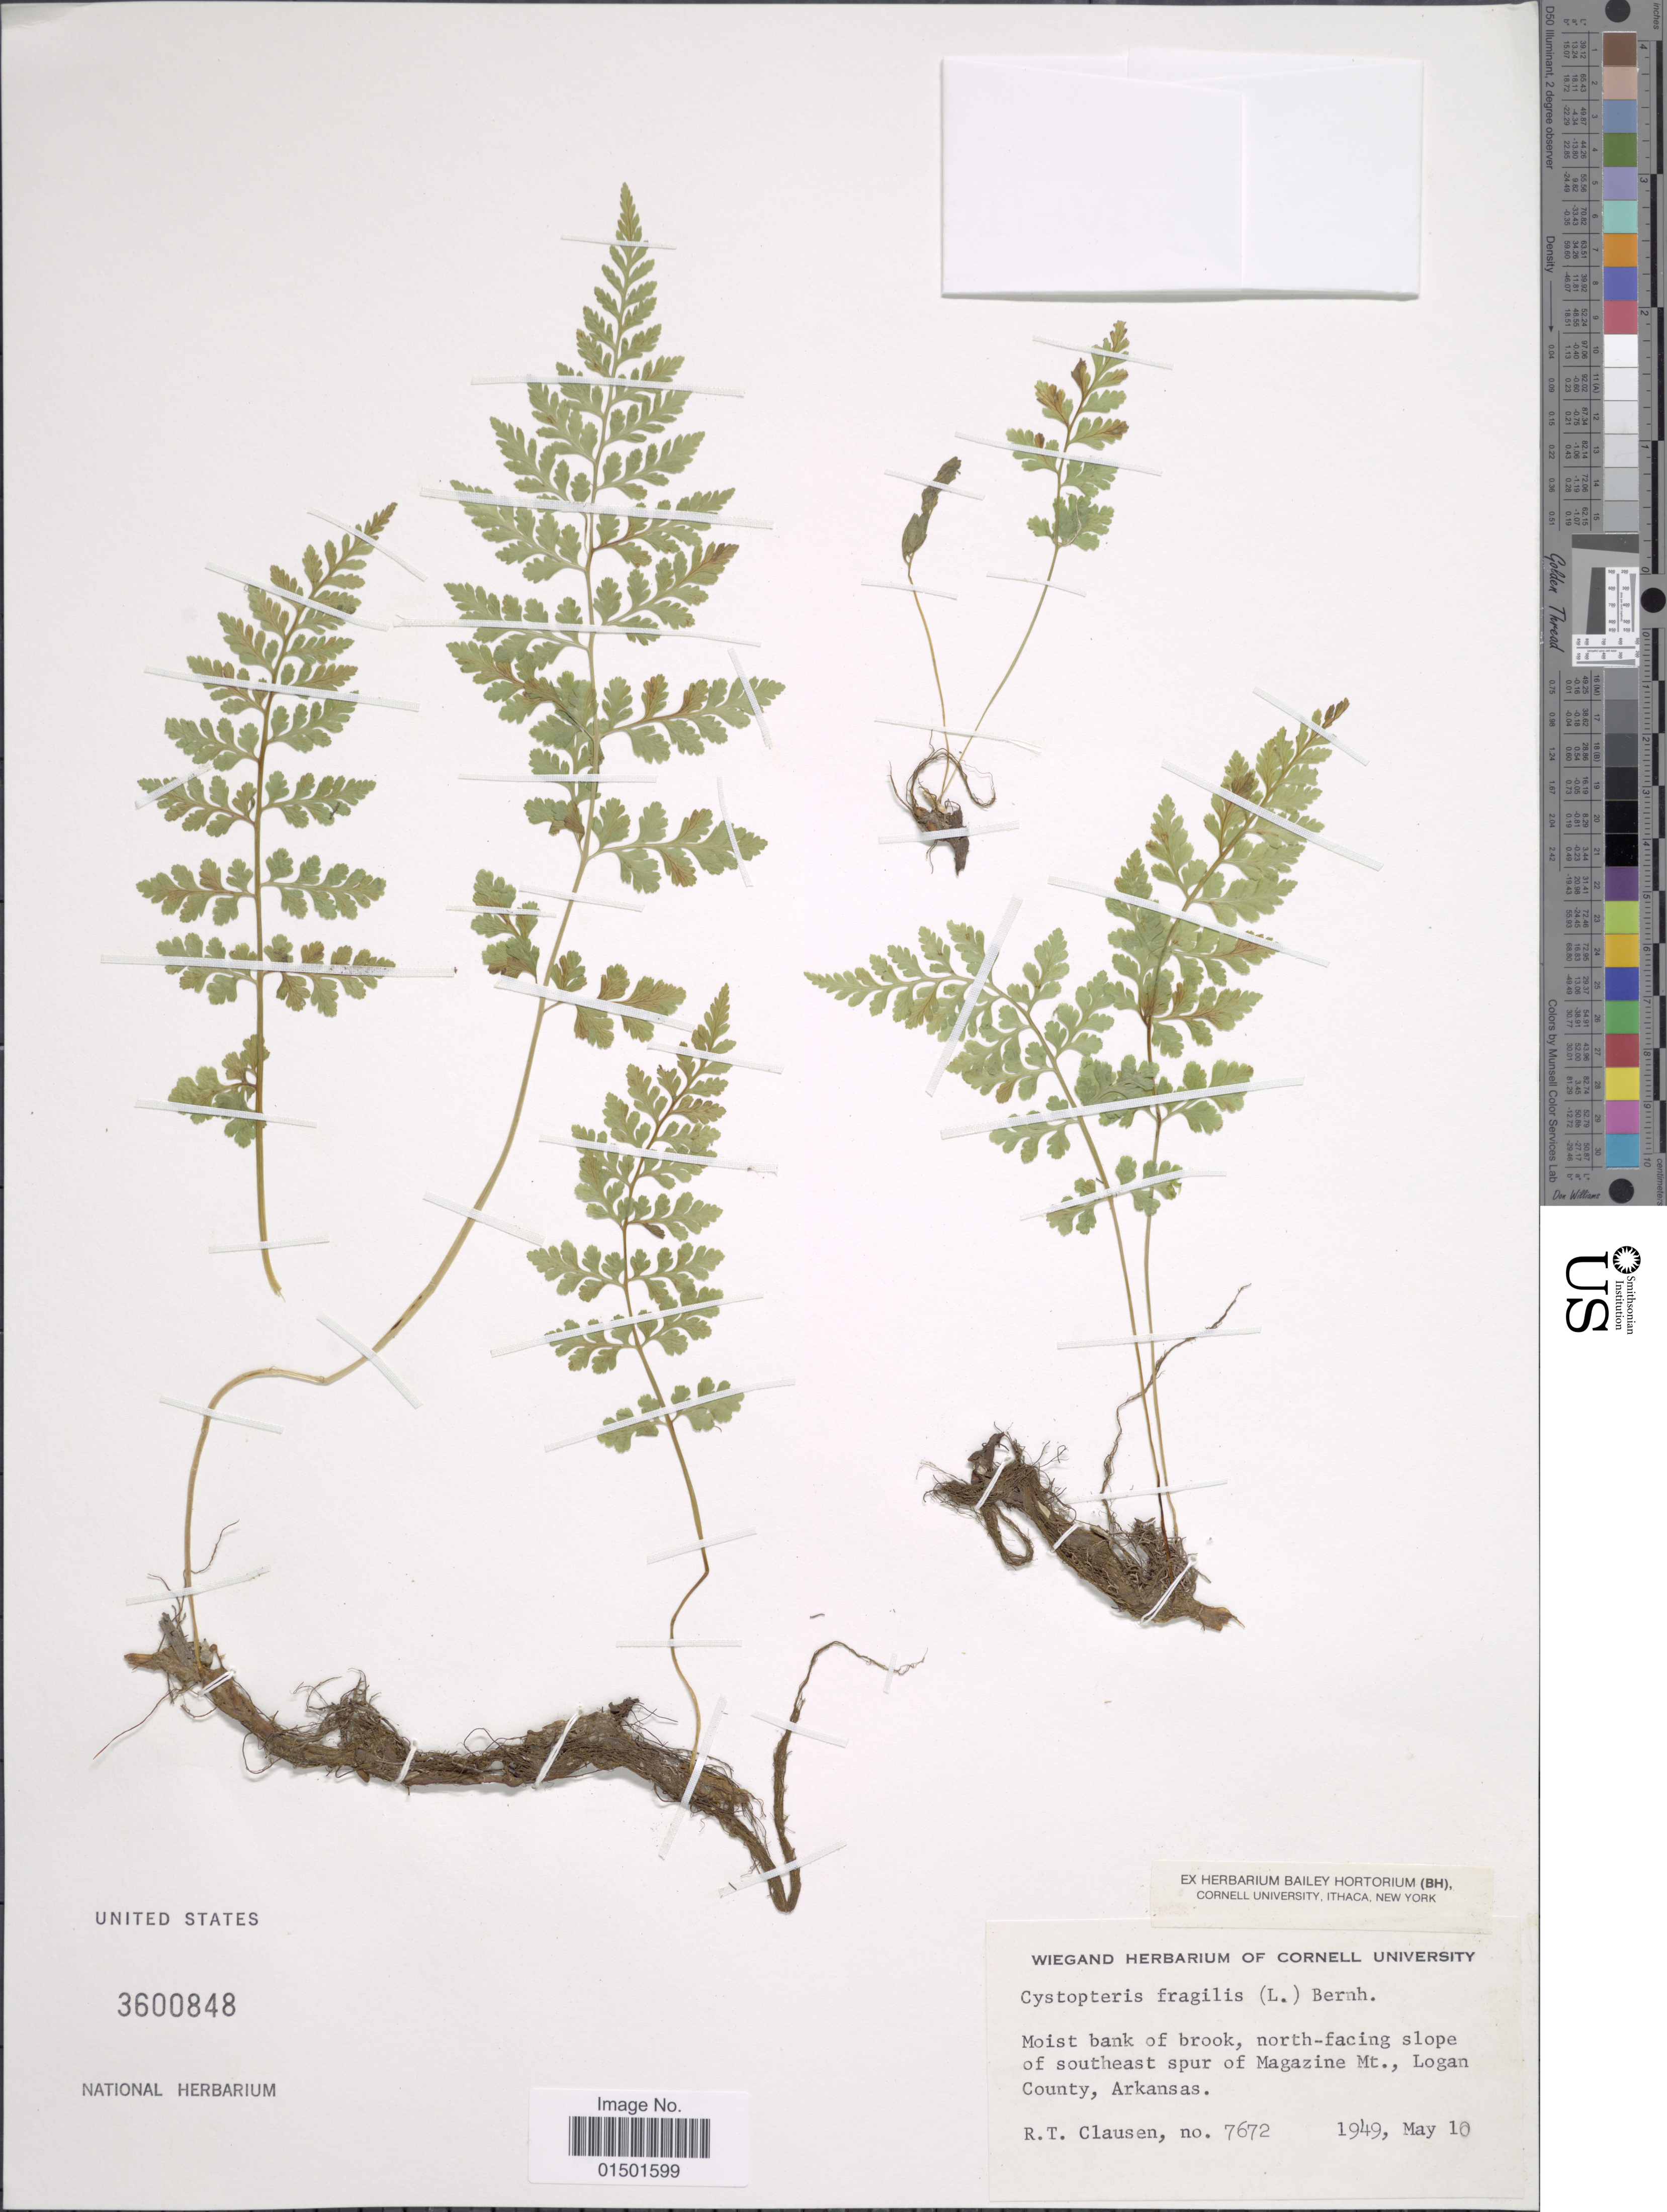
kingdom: Plantae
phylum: Tracheophyta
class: Polypodiopsida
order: Polypodiales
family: Cystopteridaceae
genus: Cystopteris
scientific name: Cystopteris fragilis var. fragilis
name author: (L.) Bernh.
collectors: R. T. Clausen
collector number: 7672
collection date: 1949-05-10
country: United States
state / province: Arkansas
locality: North-facing slope of southeast spur of Magazine Mt., Logan County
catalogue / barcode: US 3600848